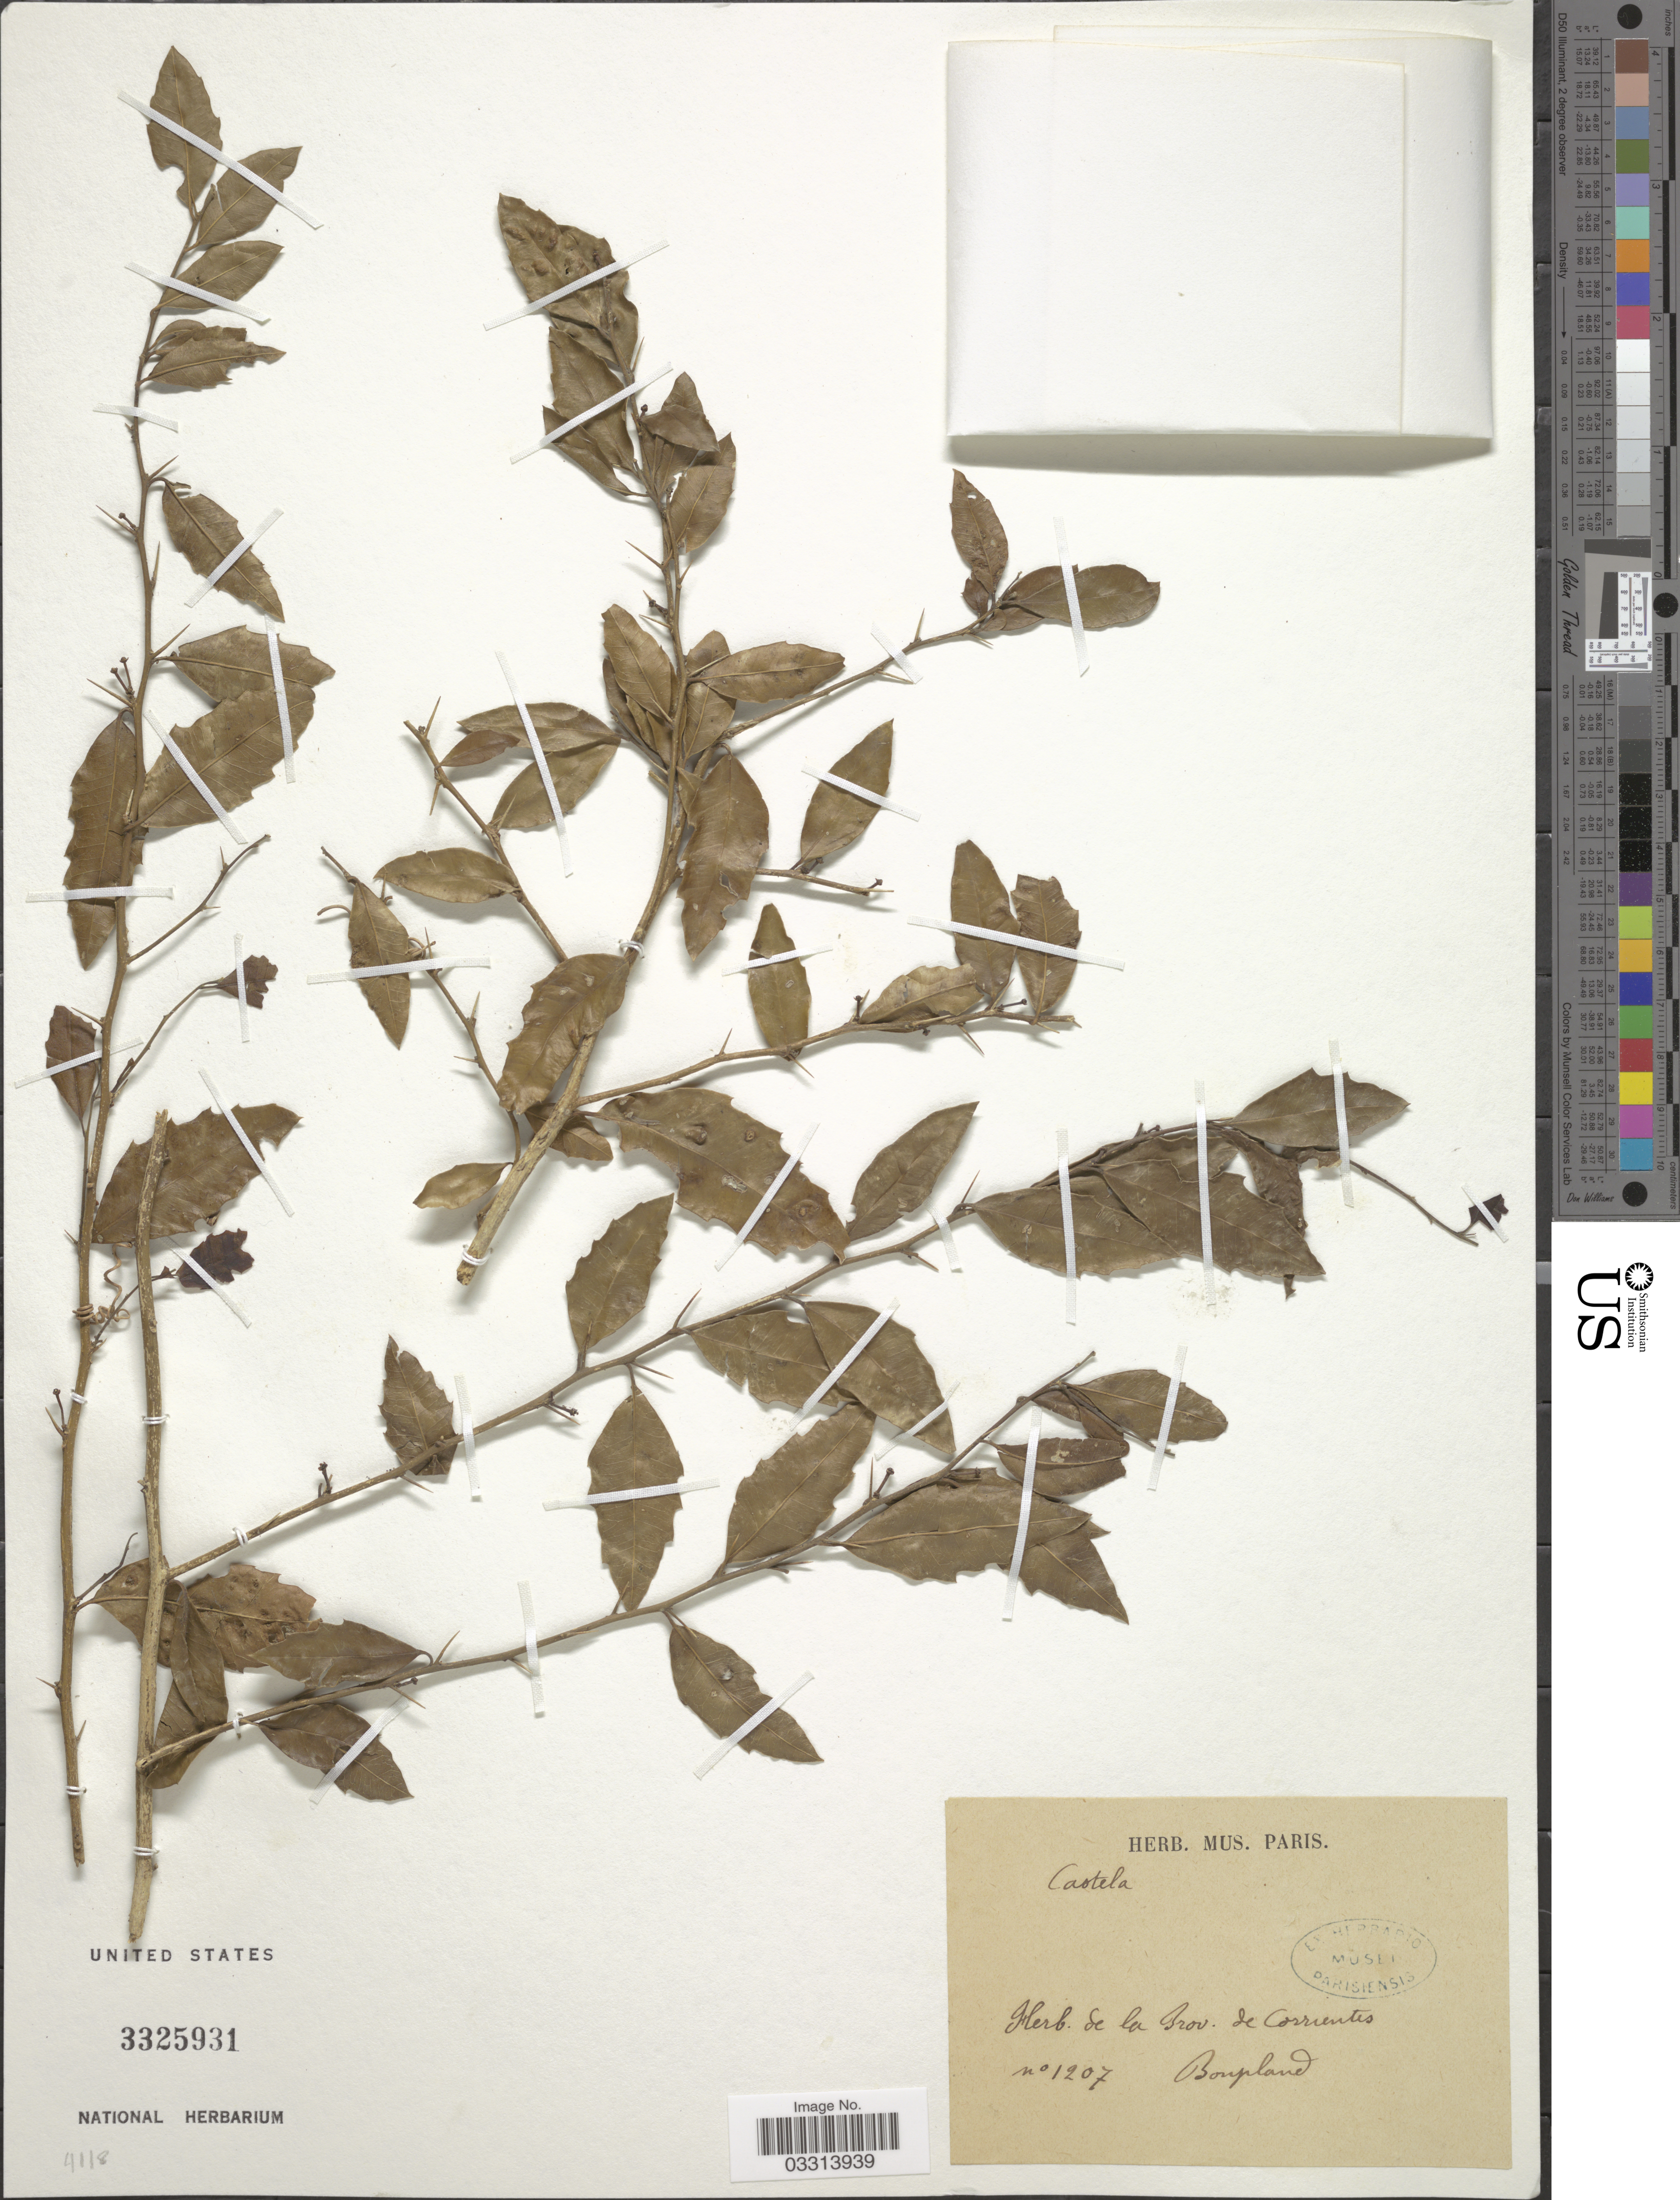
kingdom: Plantae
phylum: Tracheophyta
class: Magnoliopsida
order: Sapindales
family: Simaroubaceae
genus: Castela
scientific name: Castela sp.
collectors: A. J. A. Bonpland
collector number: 1207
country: Argentina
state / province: Corrientes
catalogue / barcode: US 3325931